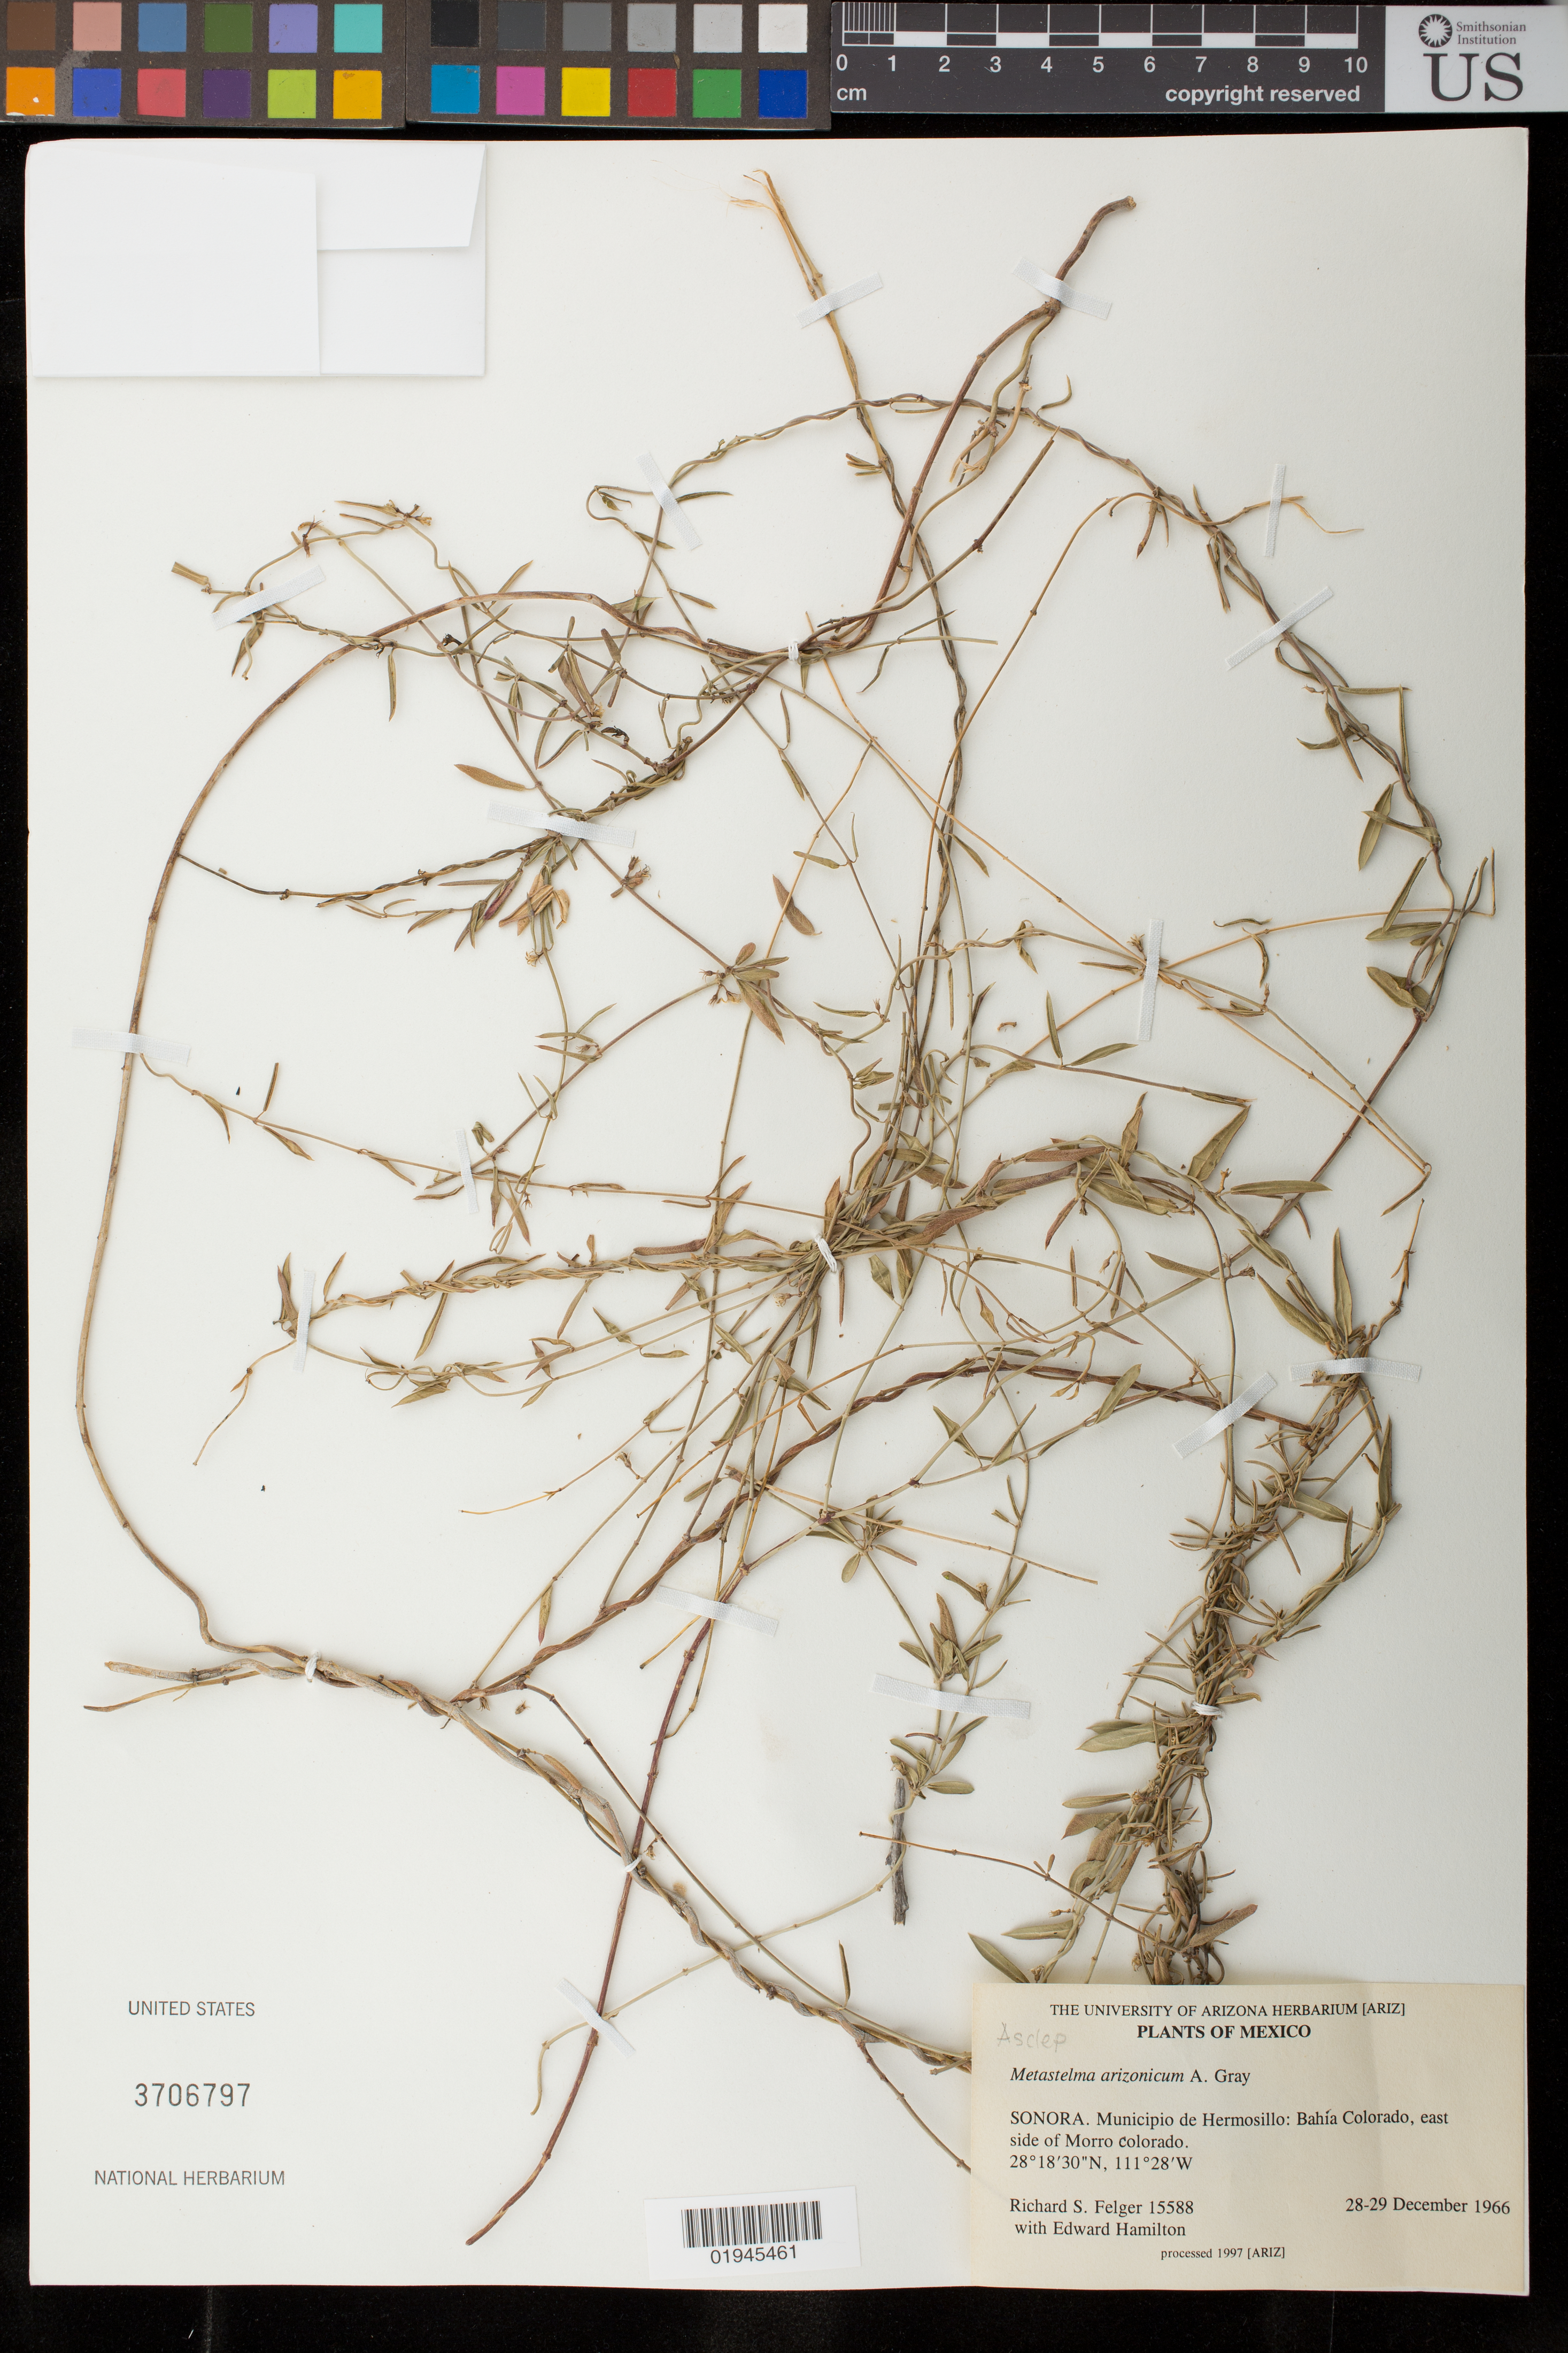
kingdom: Plantae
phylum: Tracheophyta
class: Magnoliopsida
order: Gentianales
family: Apocynaceae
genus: Metastelma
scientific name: Metastelma arizonicum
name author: A. Gray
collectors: R. S. Felger & E. Hamilton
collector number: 15588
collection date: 1966-12-28/1966-12-29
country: Mexico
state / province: Sonora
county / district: Hermosillo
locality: Bahia Colorado, east side of Morro colorado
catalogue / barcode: US 3706797